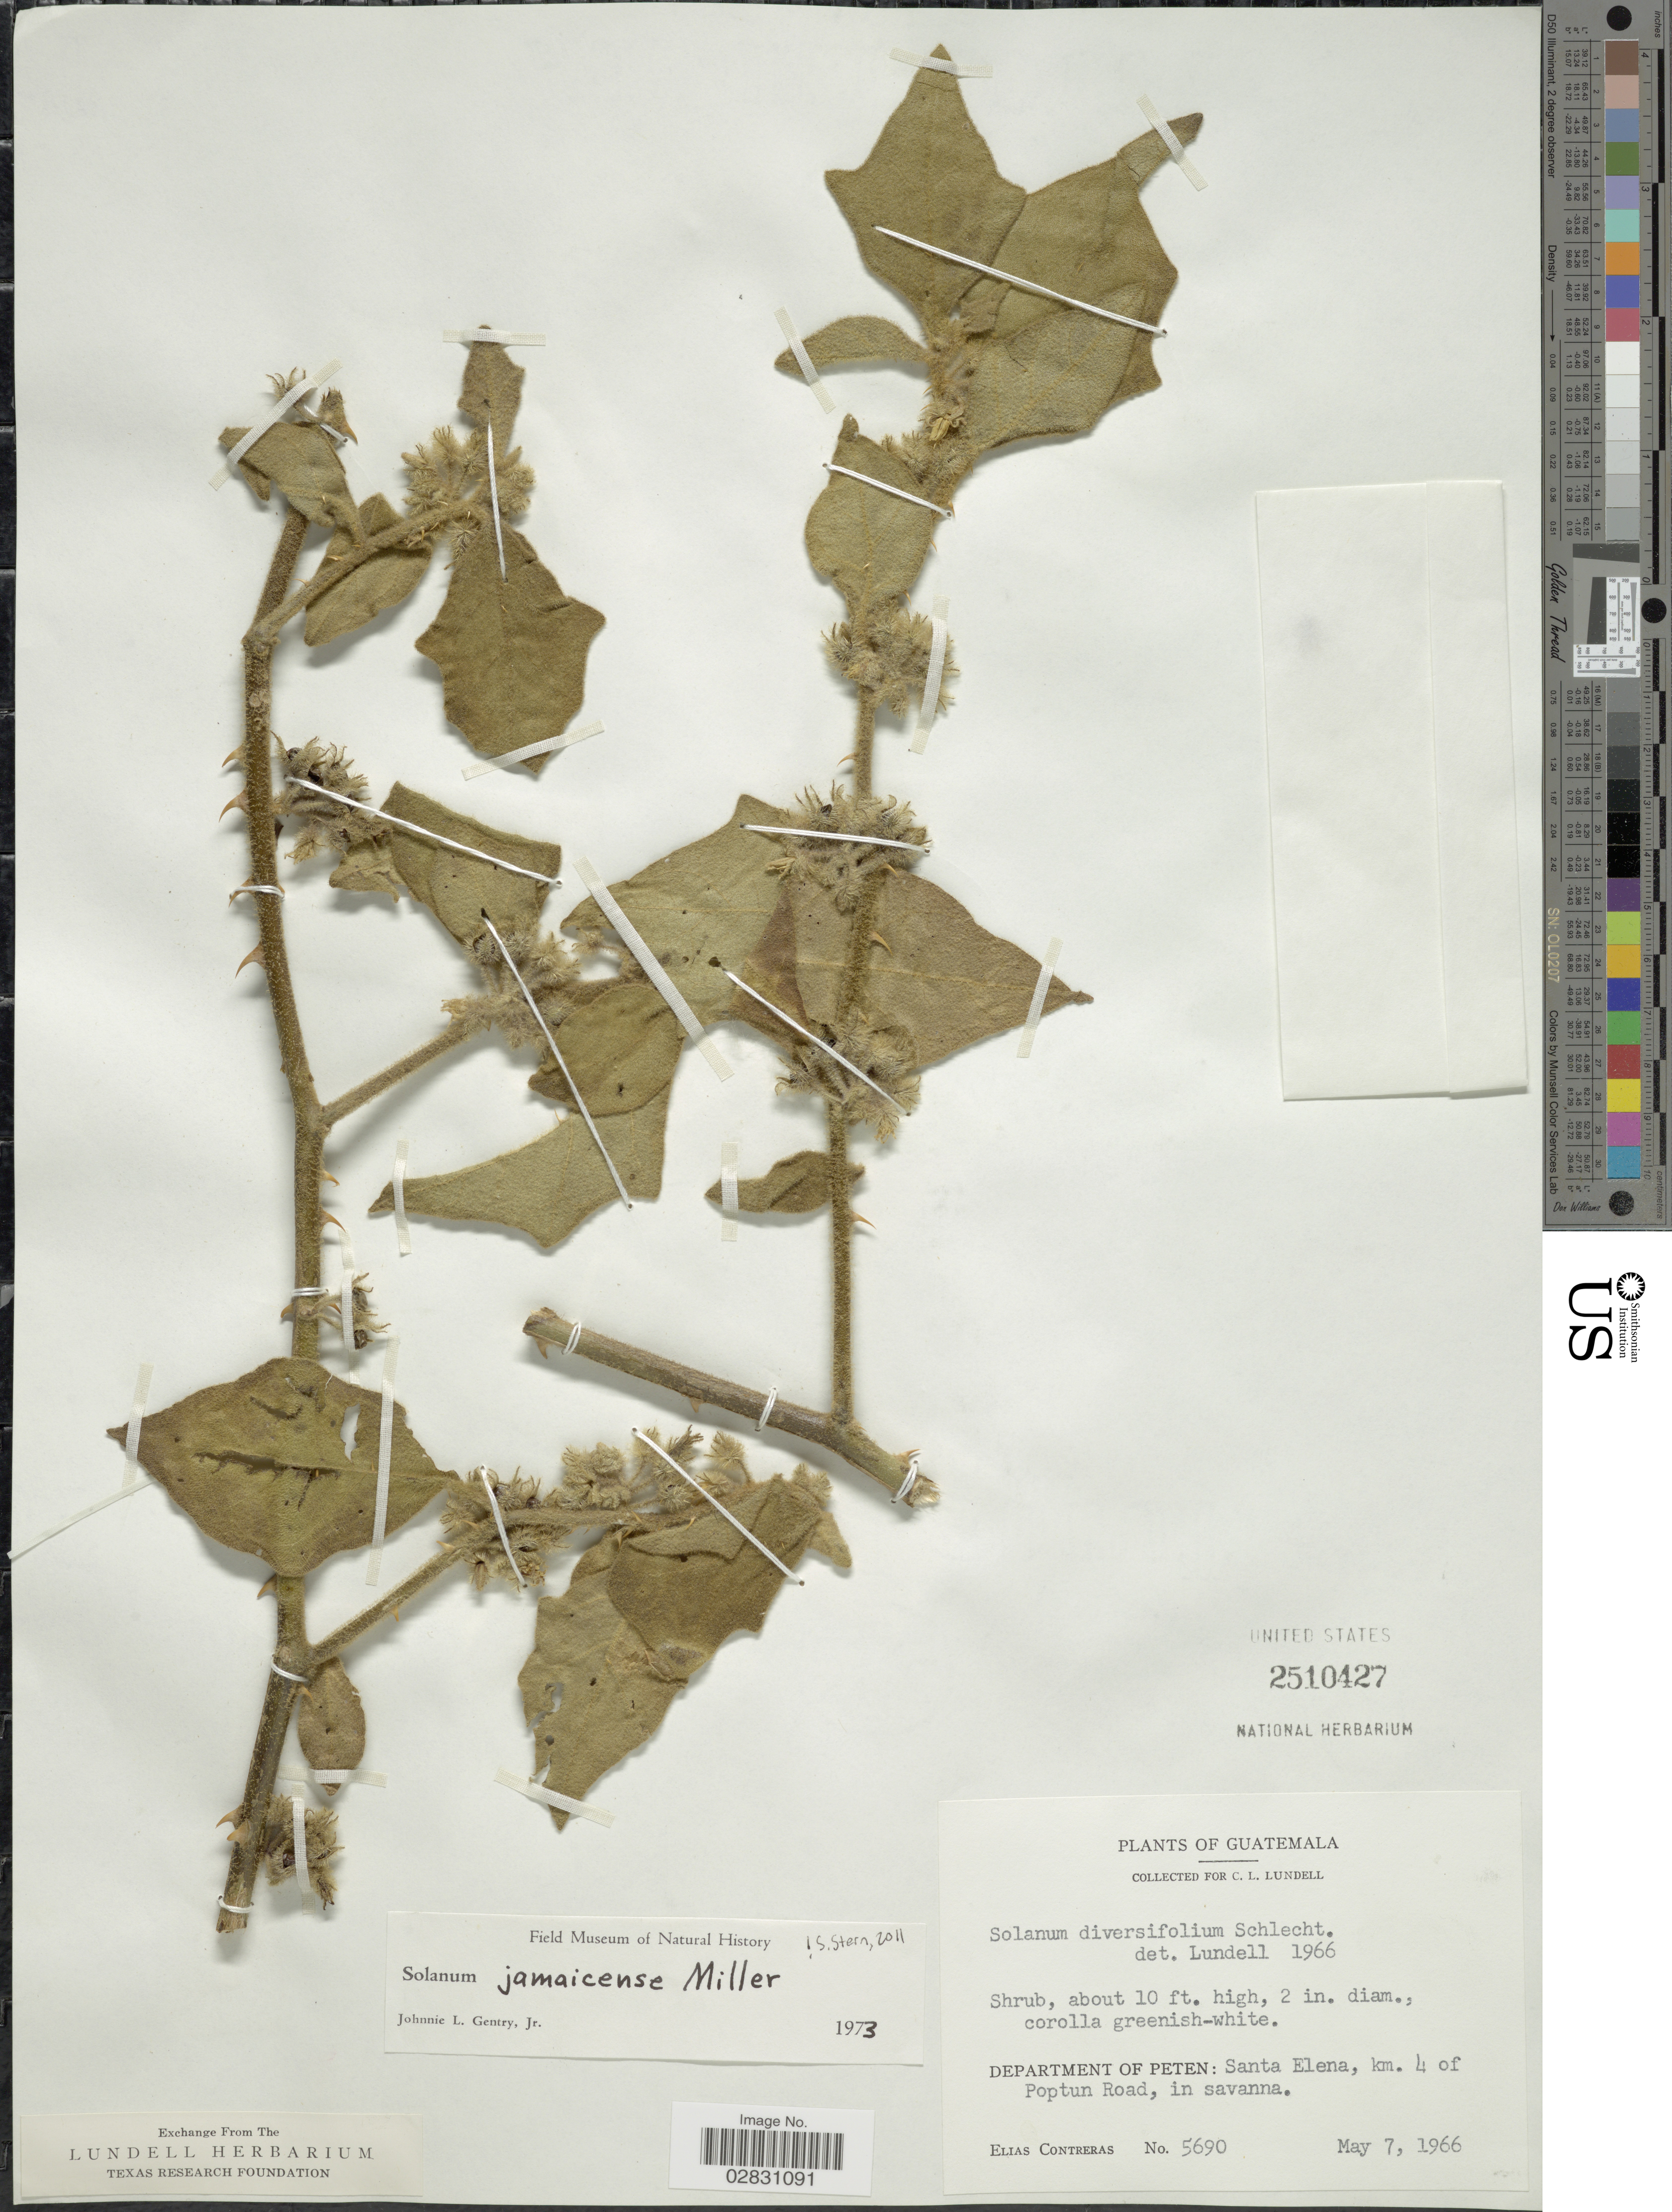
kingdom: Plantae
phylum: Tracheophyta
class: Magnoliopsida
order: Solanales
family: Solanaceae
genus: Solanum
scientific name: Solanum jamaicense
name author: Mill.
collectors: E. Contreras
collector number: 5690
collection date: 1966-05-07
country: Guatemala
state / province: El Petén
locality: Department of Peten: Santa Elena, km. 4 of Poptun Road.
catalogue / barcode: US 2510427